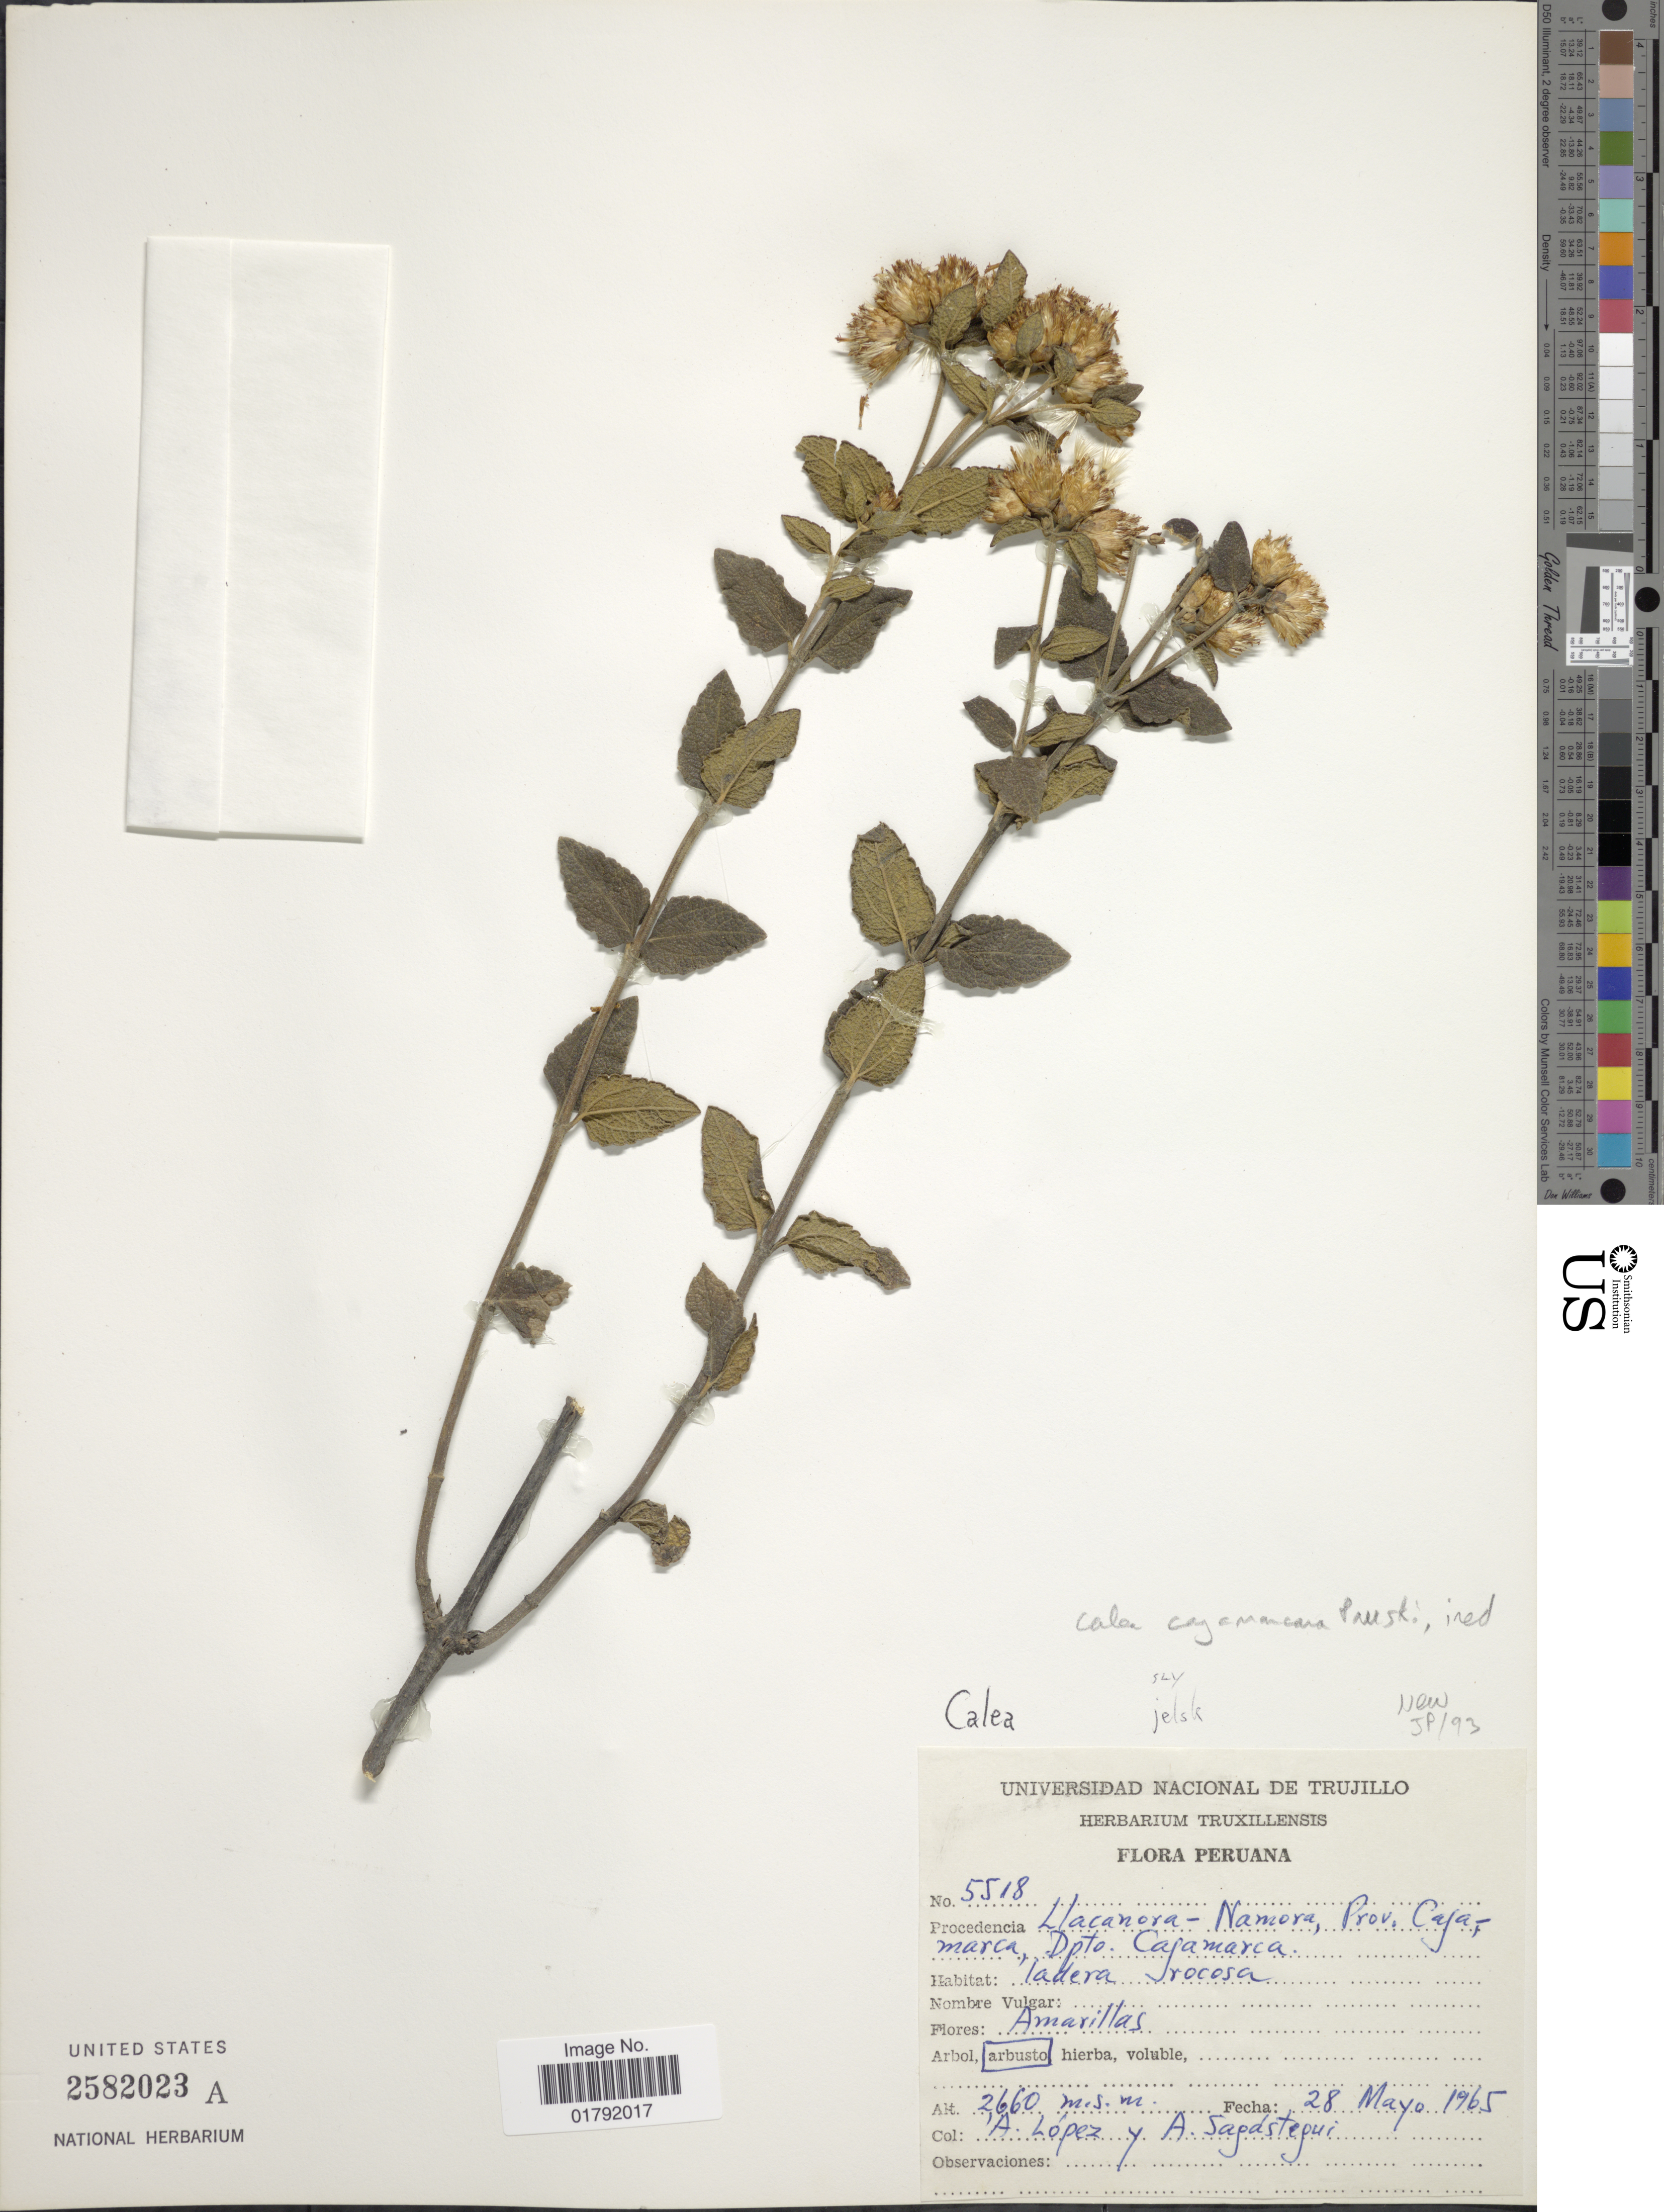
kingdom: Plantae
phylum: Tracheophyta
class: Magnoliopsida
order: Asterales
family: Asteraceae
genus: Calea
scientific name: Calea jelskii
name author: Hieron.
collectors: A. López & A. Sagástegui A.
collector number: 5518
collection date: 1965-05-28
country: Peru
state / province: Cajamarca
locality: Procedencia: Llacanora-Namora, Dpto. Cajamarca, ladera rocosa.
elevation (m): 2660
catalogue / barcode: US 2582023A